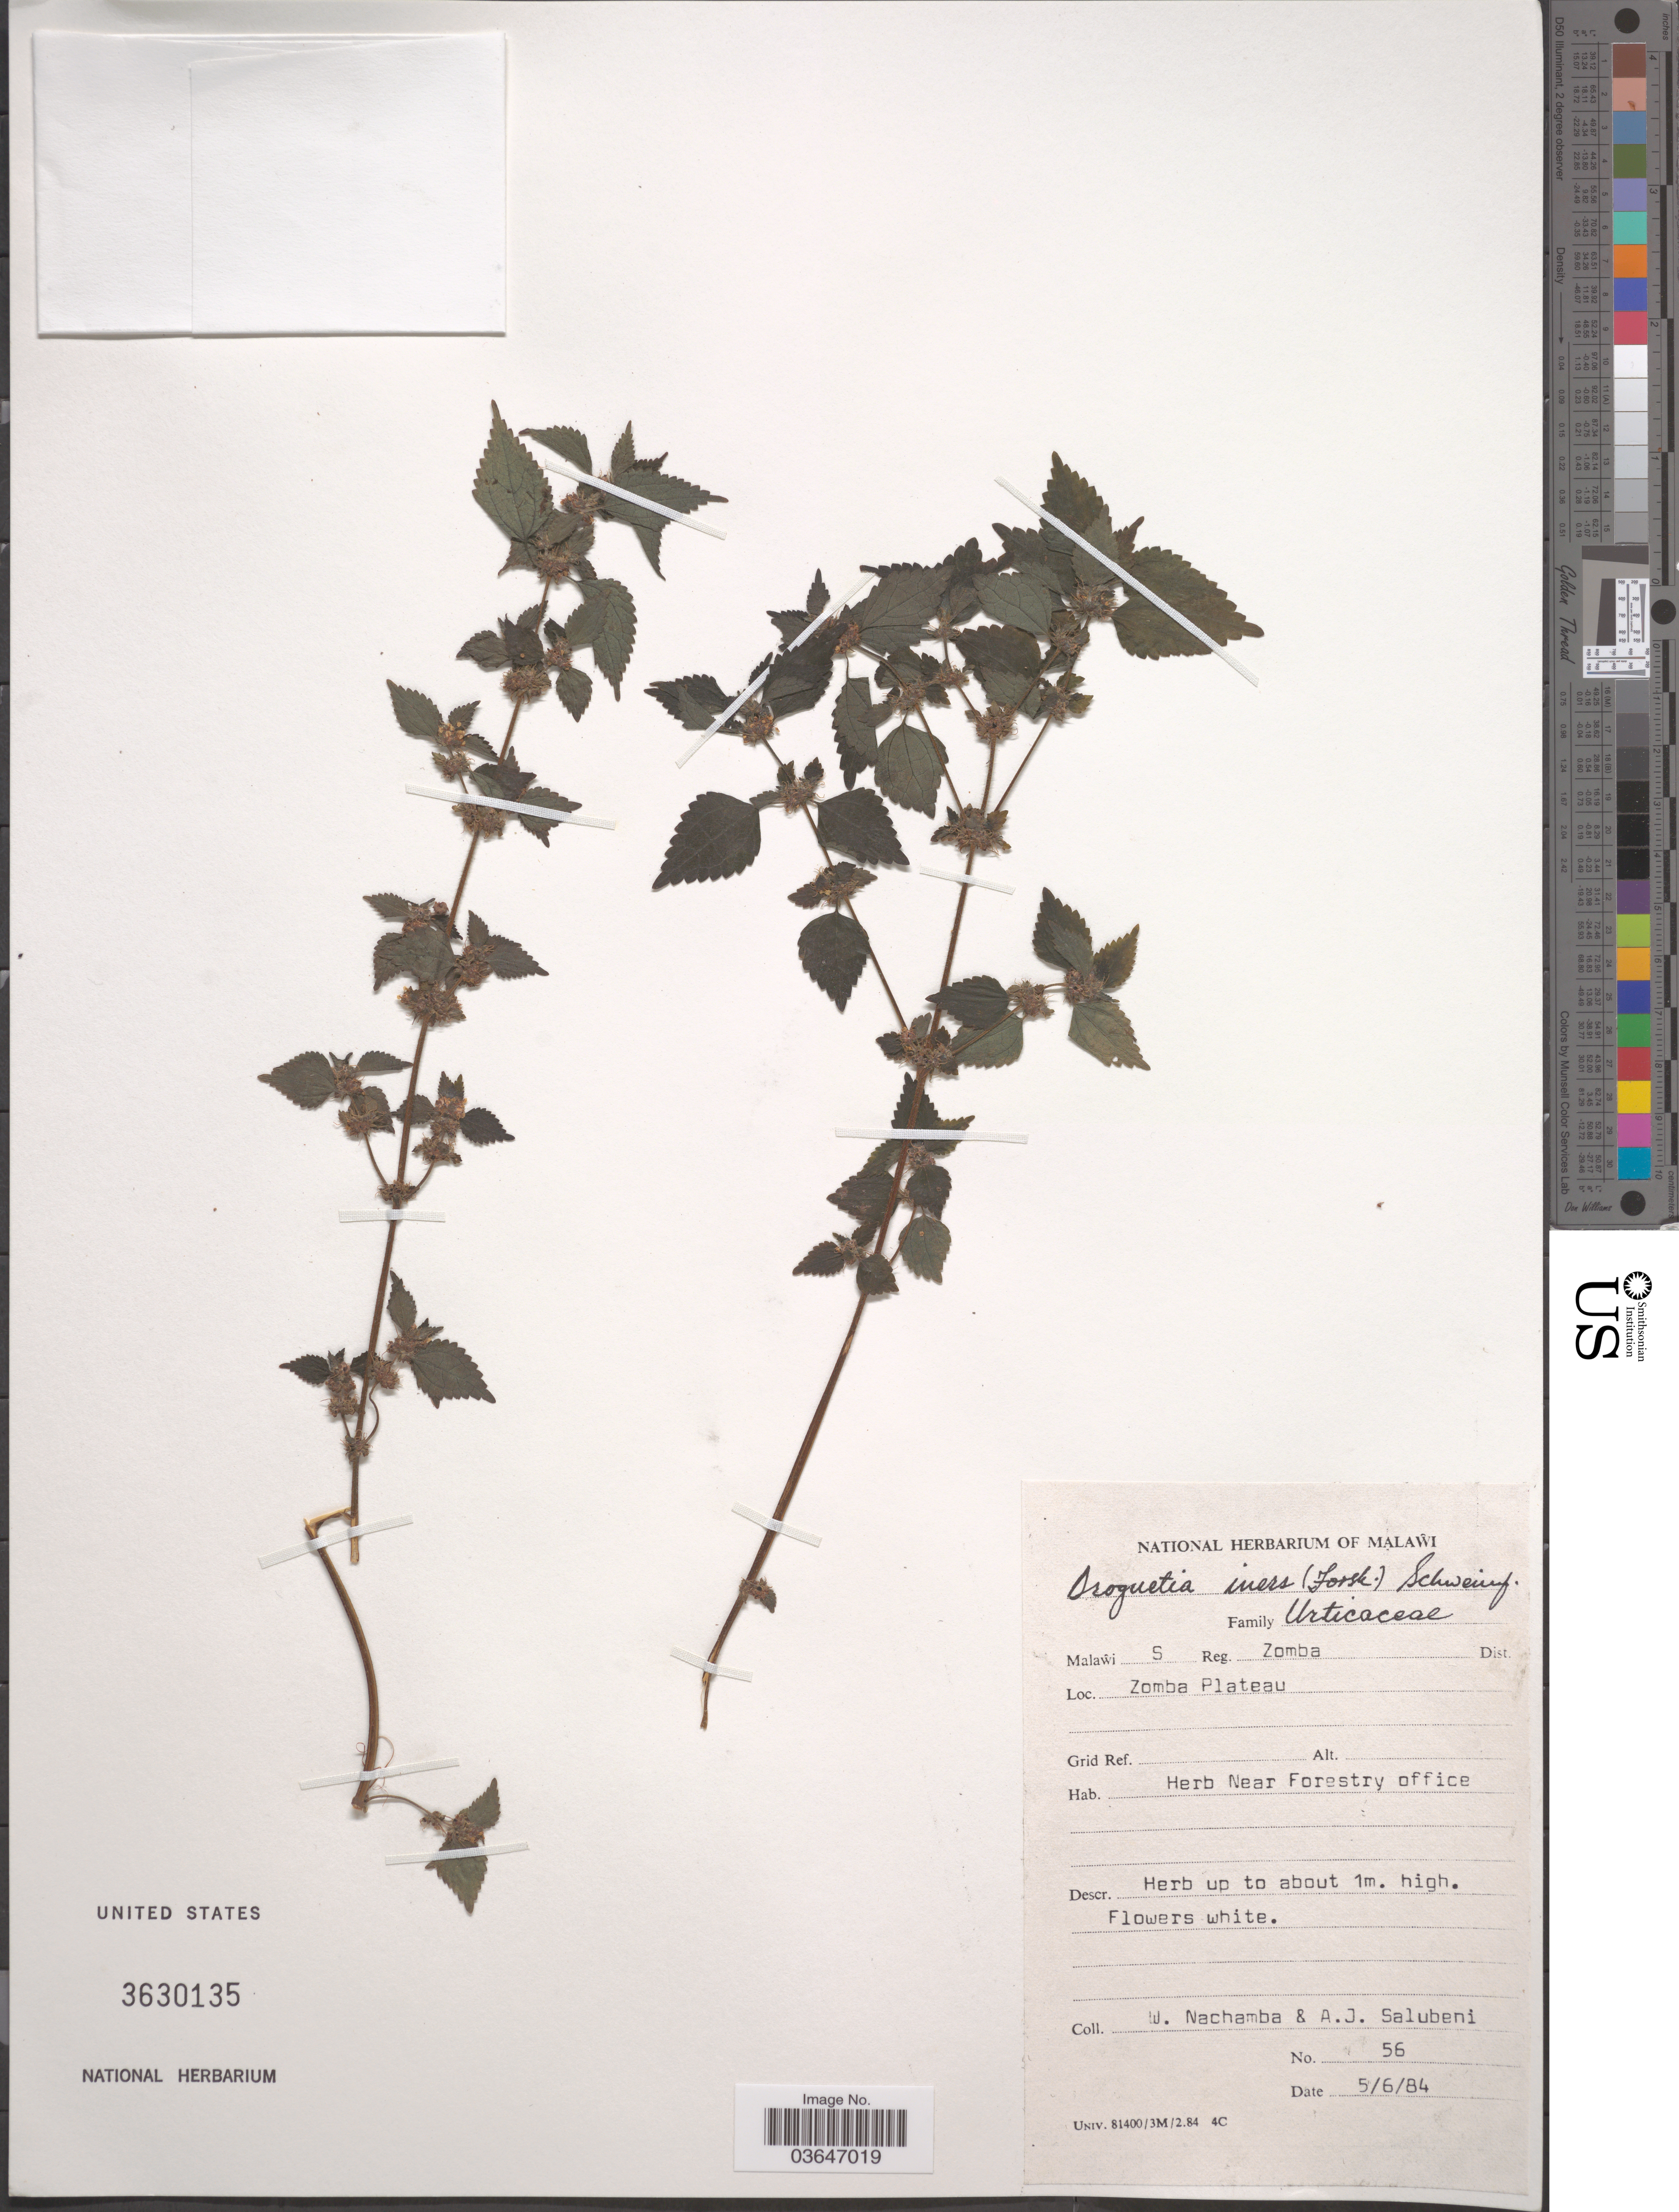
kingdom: Plantae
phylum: Tracheophyta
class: Magnoliopsida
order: Rosales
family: Urticaceae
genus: Droguetia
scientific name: Droguetia iners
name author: (Forssk.) Schweinf.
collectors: W. Nachamba & A. J. Salubeni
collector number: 56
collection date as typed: Transcribed d/m/y: 5/6/84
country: Malawi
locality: Malawi S Reg. Zomba Dist. Zomba Plateau. Herb near Forestry office.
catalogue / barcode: US 3630135